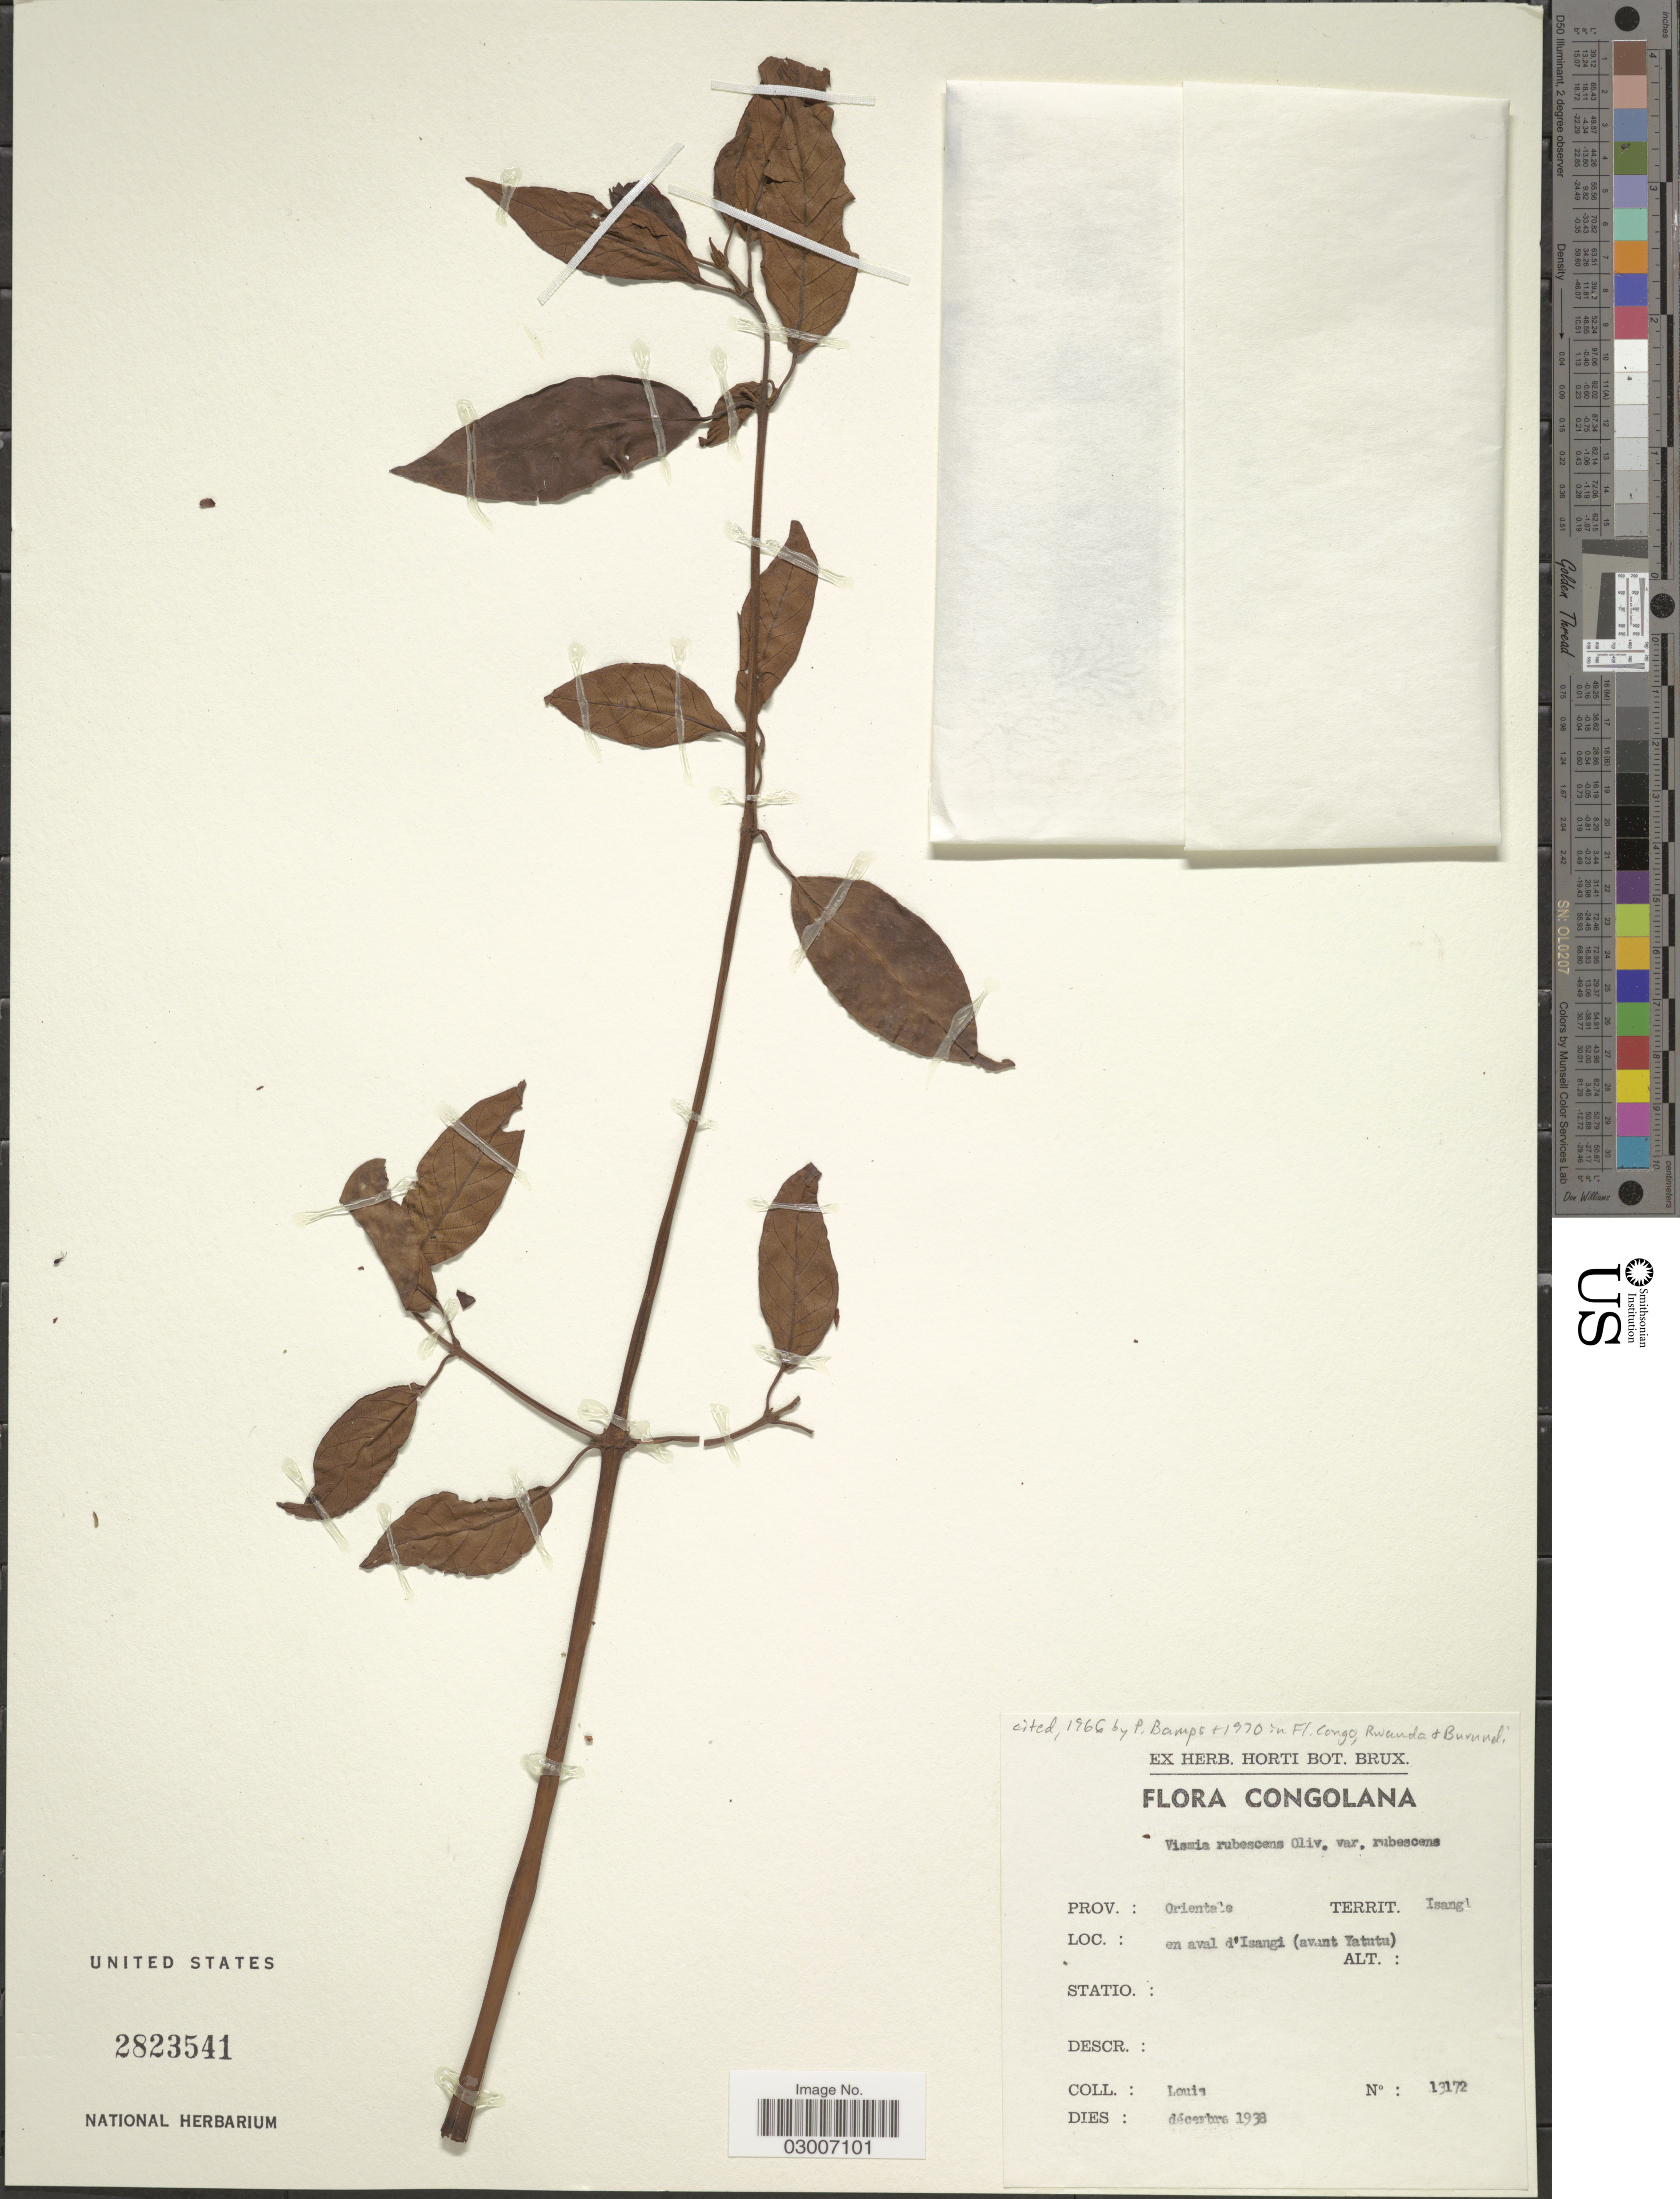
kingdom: Plantae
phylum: Tracheophyta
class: Magnoliopsida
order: Malpighiales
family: Hypericaceae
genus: Vismia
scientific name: Vismia rubescens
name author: Oliv.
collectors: -. Louis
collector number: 13172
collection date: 1938-12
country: Congo, Democratic Republic of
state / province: Tshopo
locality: Congolana. Territ. Isangi. En aval d'Isangi (avant Yatutu).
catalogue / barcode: US 2823541